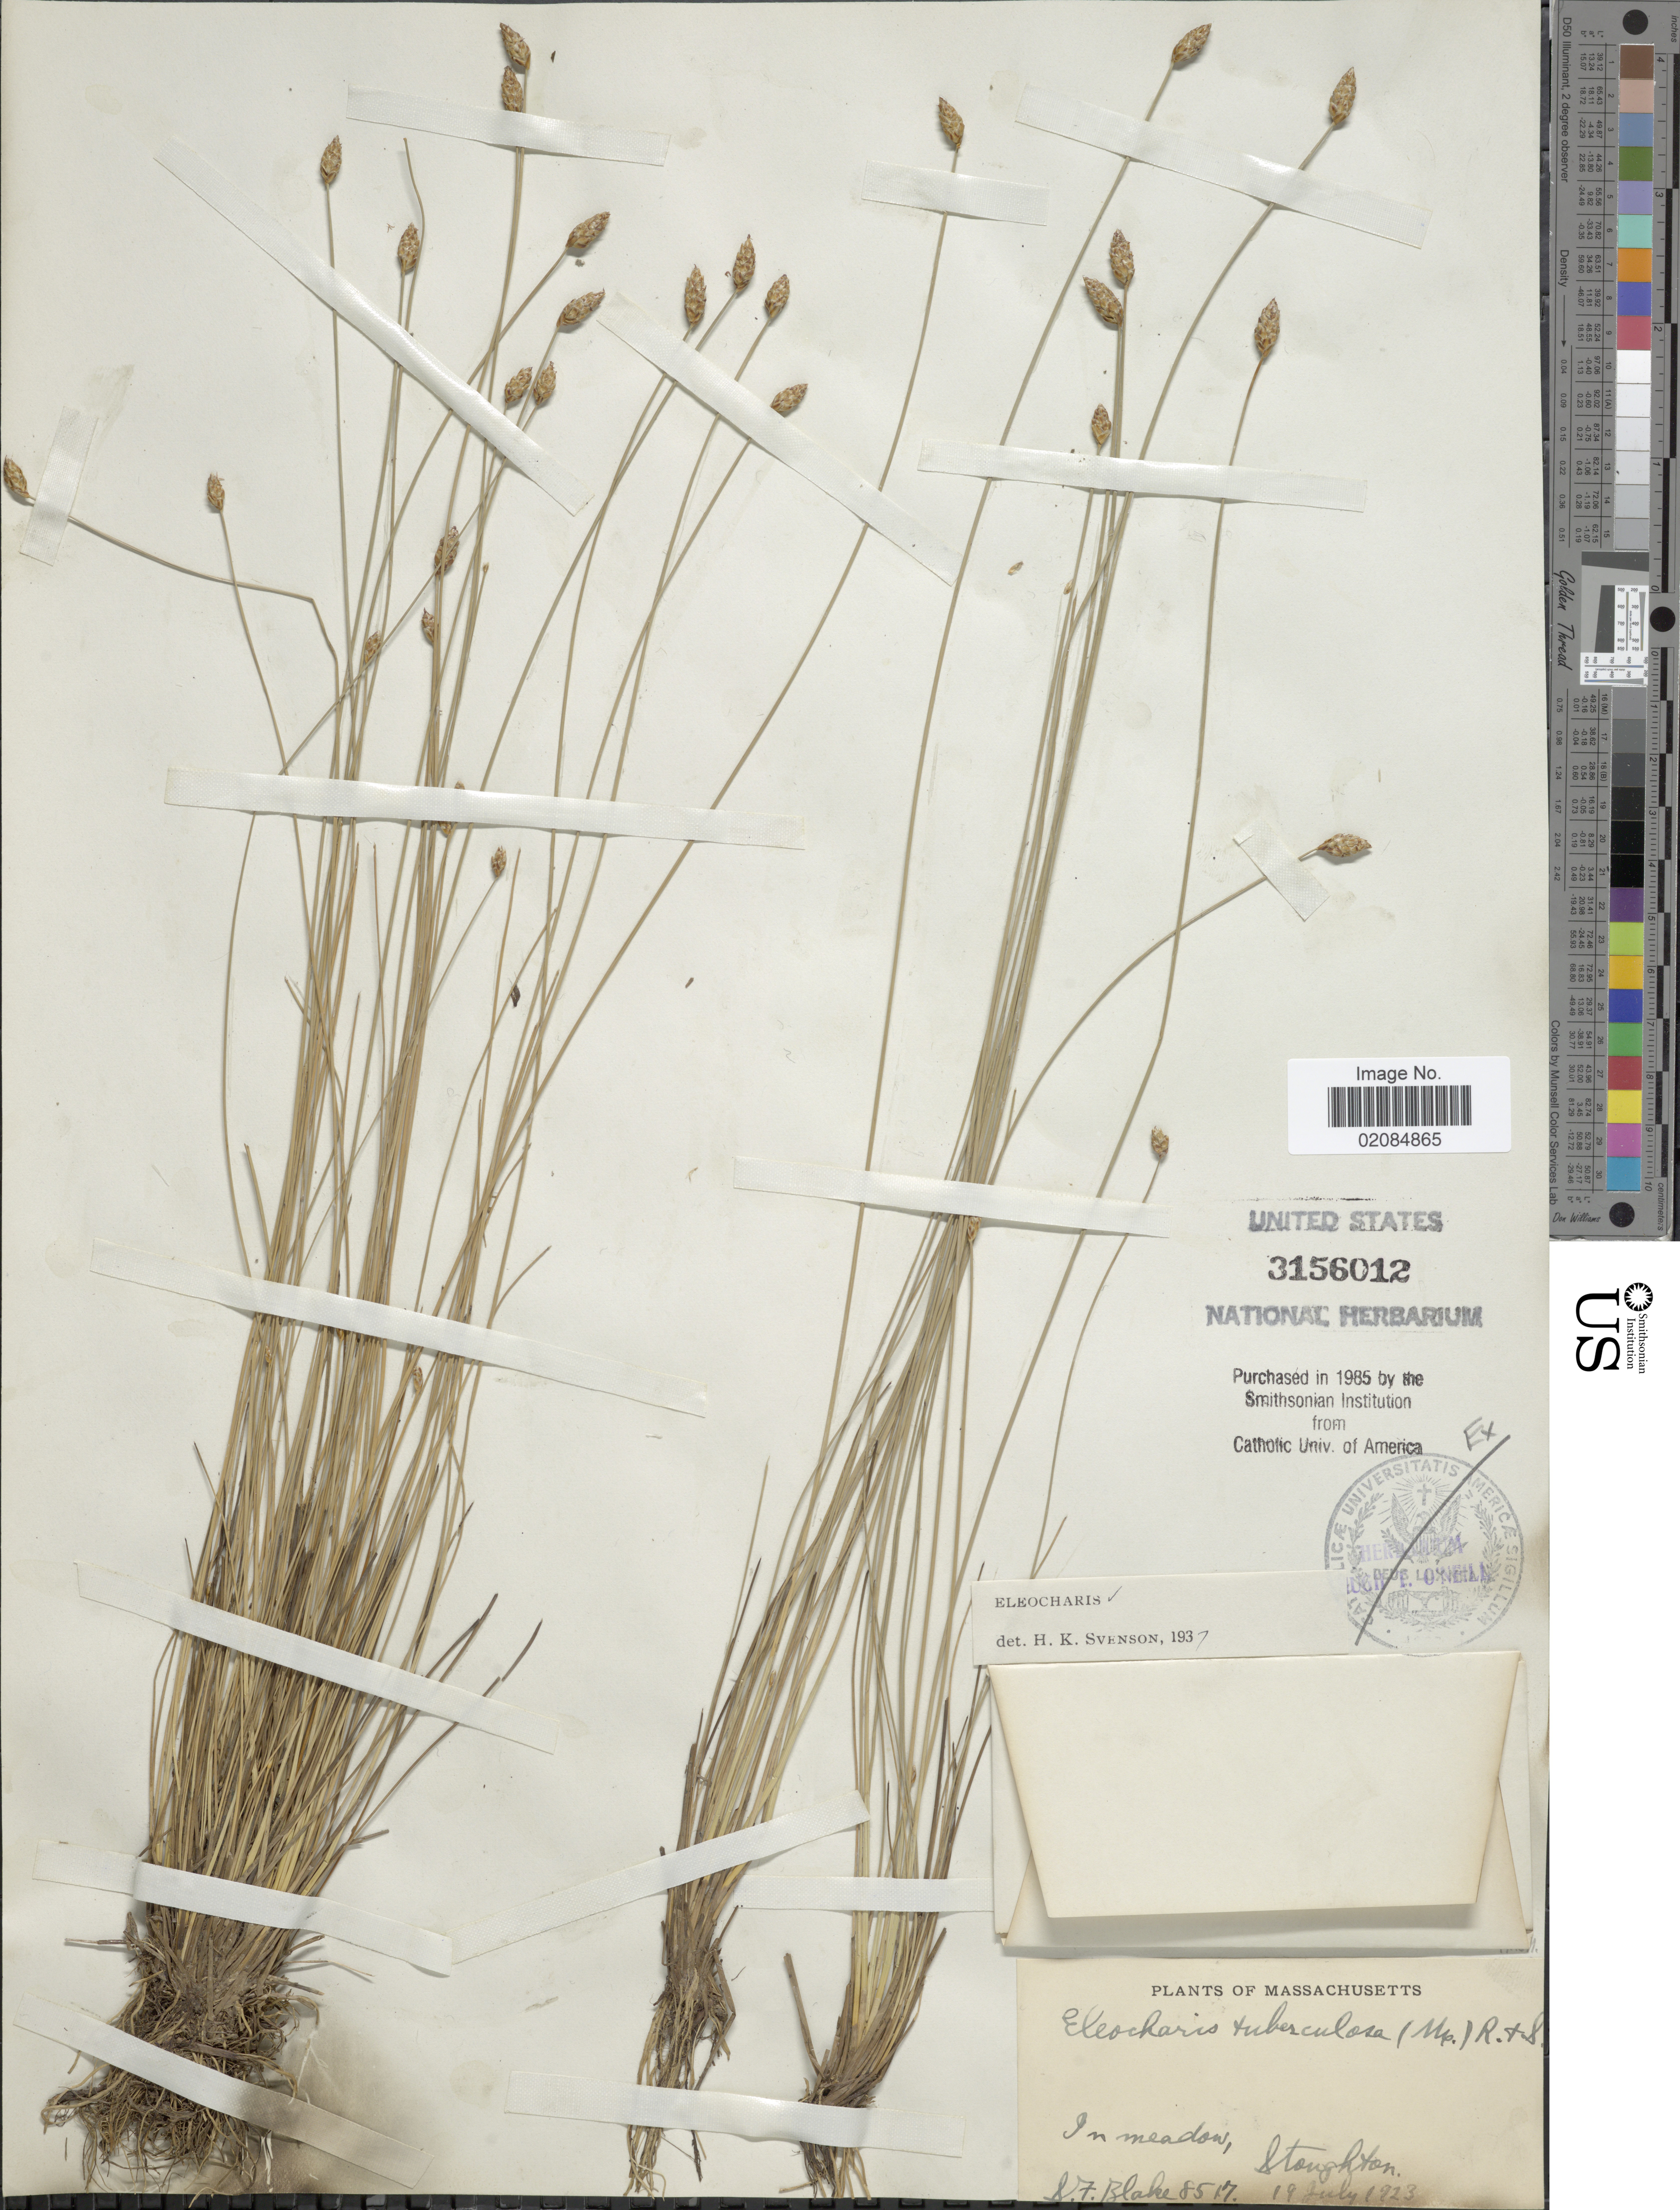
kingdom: Plantae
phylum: Tracheophyta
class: Liliopsida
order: Poales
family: Cyperaceae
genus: Eleocharis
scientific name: Eleocharis tuberculosa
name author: (Michx.) Roem. & Schult.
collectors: S. Blake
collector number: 8517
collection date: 1923-07-19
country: United States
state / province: Massachusetts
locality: In meadows, Stoughton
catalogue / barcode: US 3156012